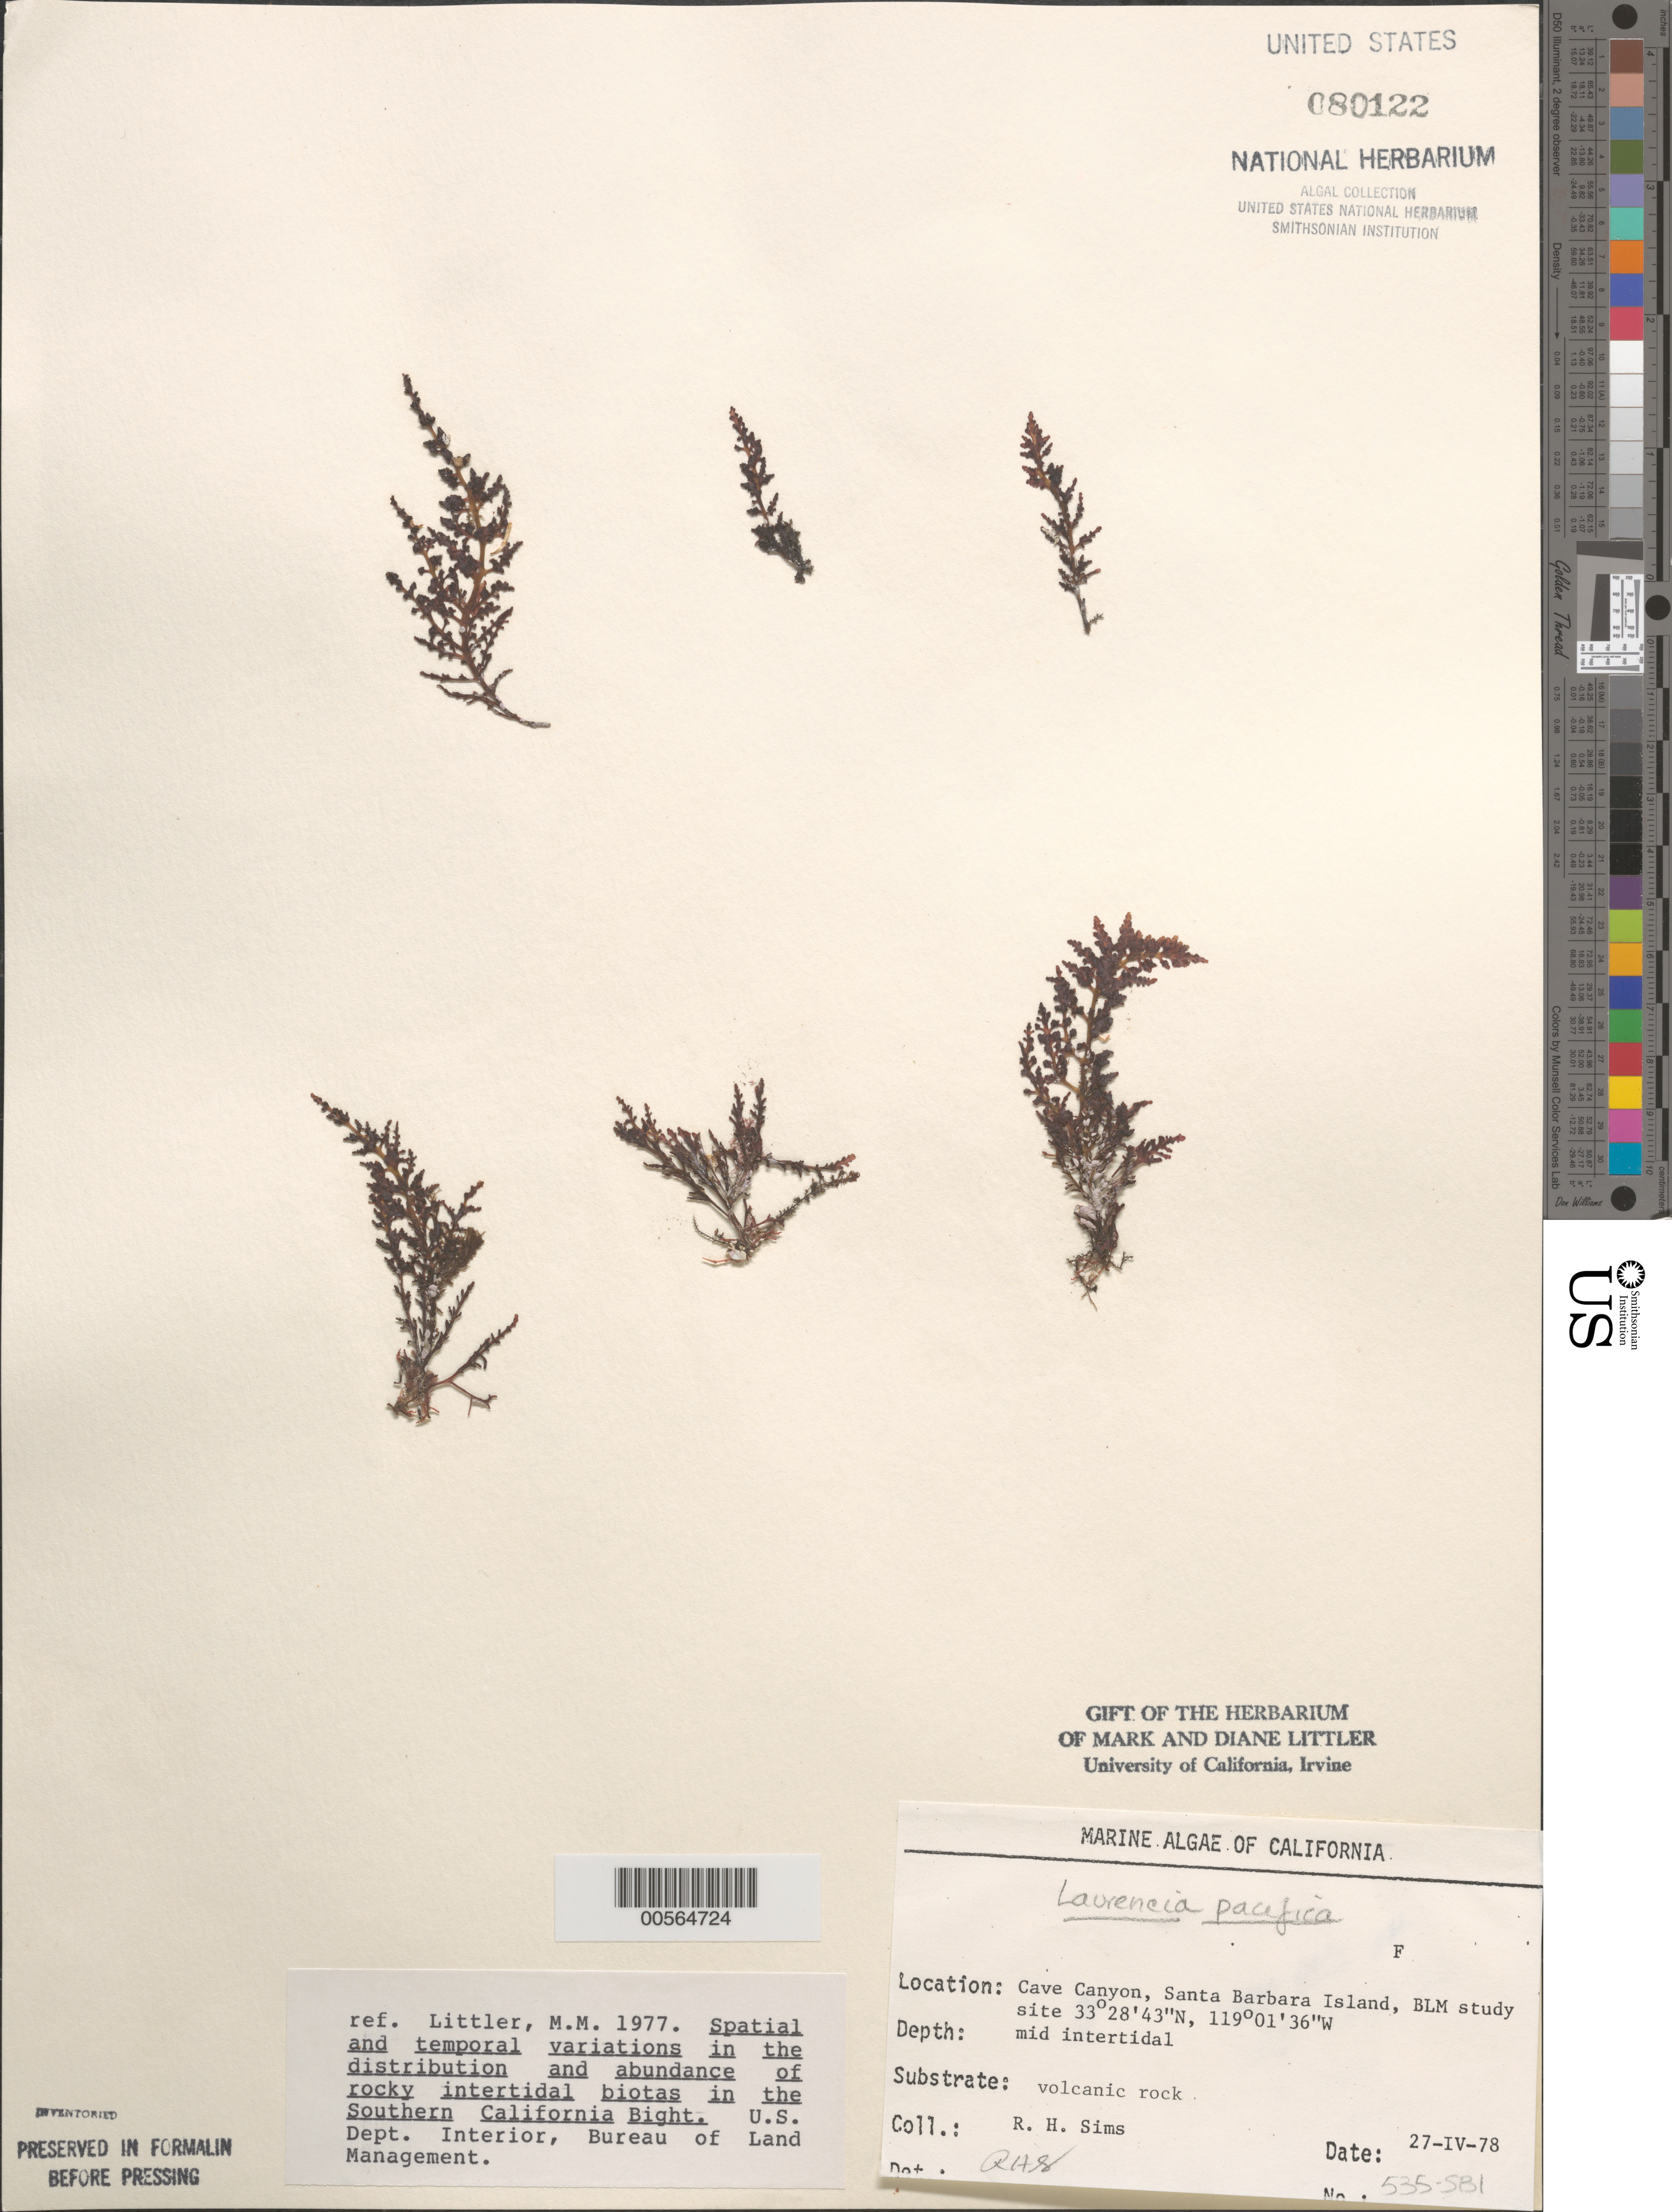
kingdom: Plantae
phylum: Rhodophyta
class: Florideophyceae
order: Ceramiales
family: Rhodomelaceae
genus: Laurencia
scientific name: Laurencia pacifica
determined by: Sims, Robert H.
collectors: R. H. Sims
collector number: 535-SBI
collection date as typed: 27 Apr 1978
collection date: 1978-04-27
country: United States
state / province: California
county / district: Santa Barbara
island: Santa Barbara Island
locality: Cave Canyon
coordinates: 33 28' 43" N, 119 01' 36" W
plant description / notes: BLM-SOCALBIGHT Rocky Intertidal Survey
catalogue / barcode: US 80122